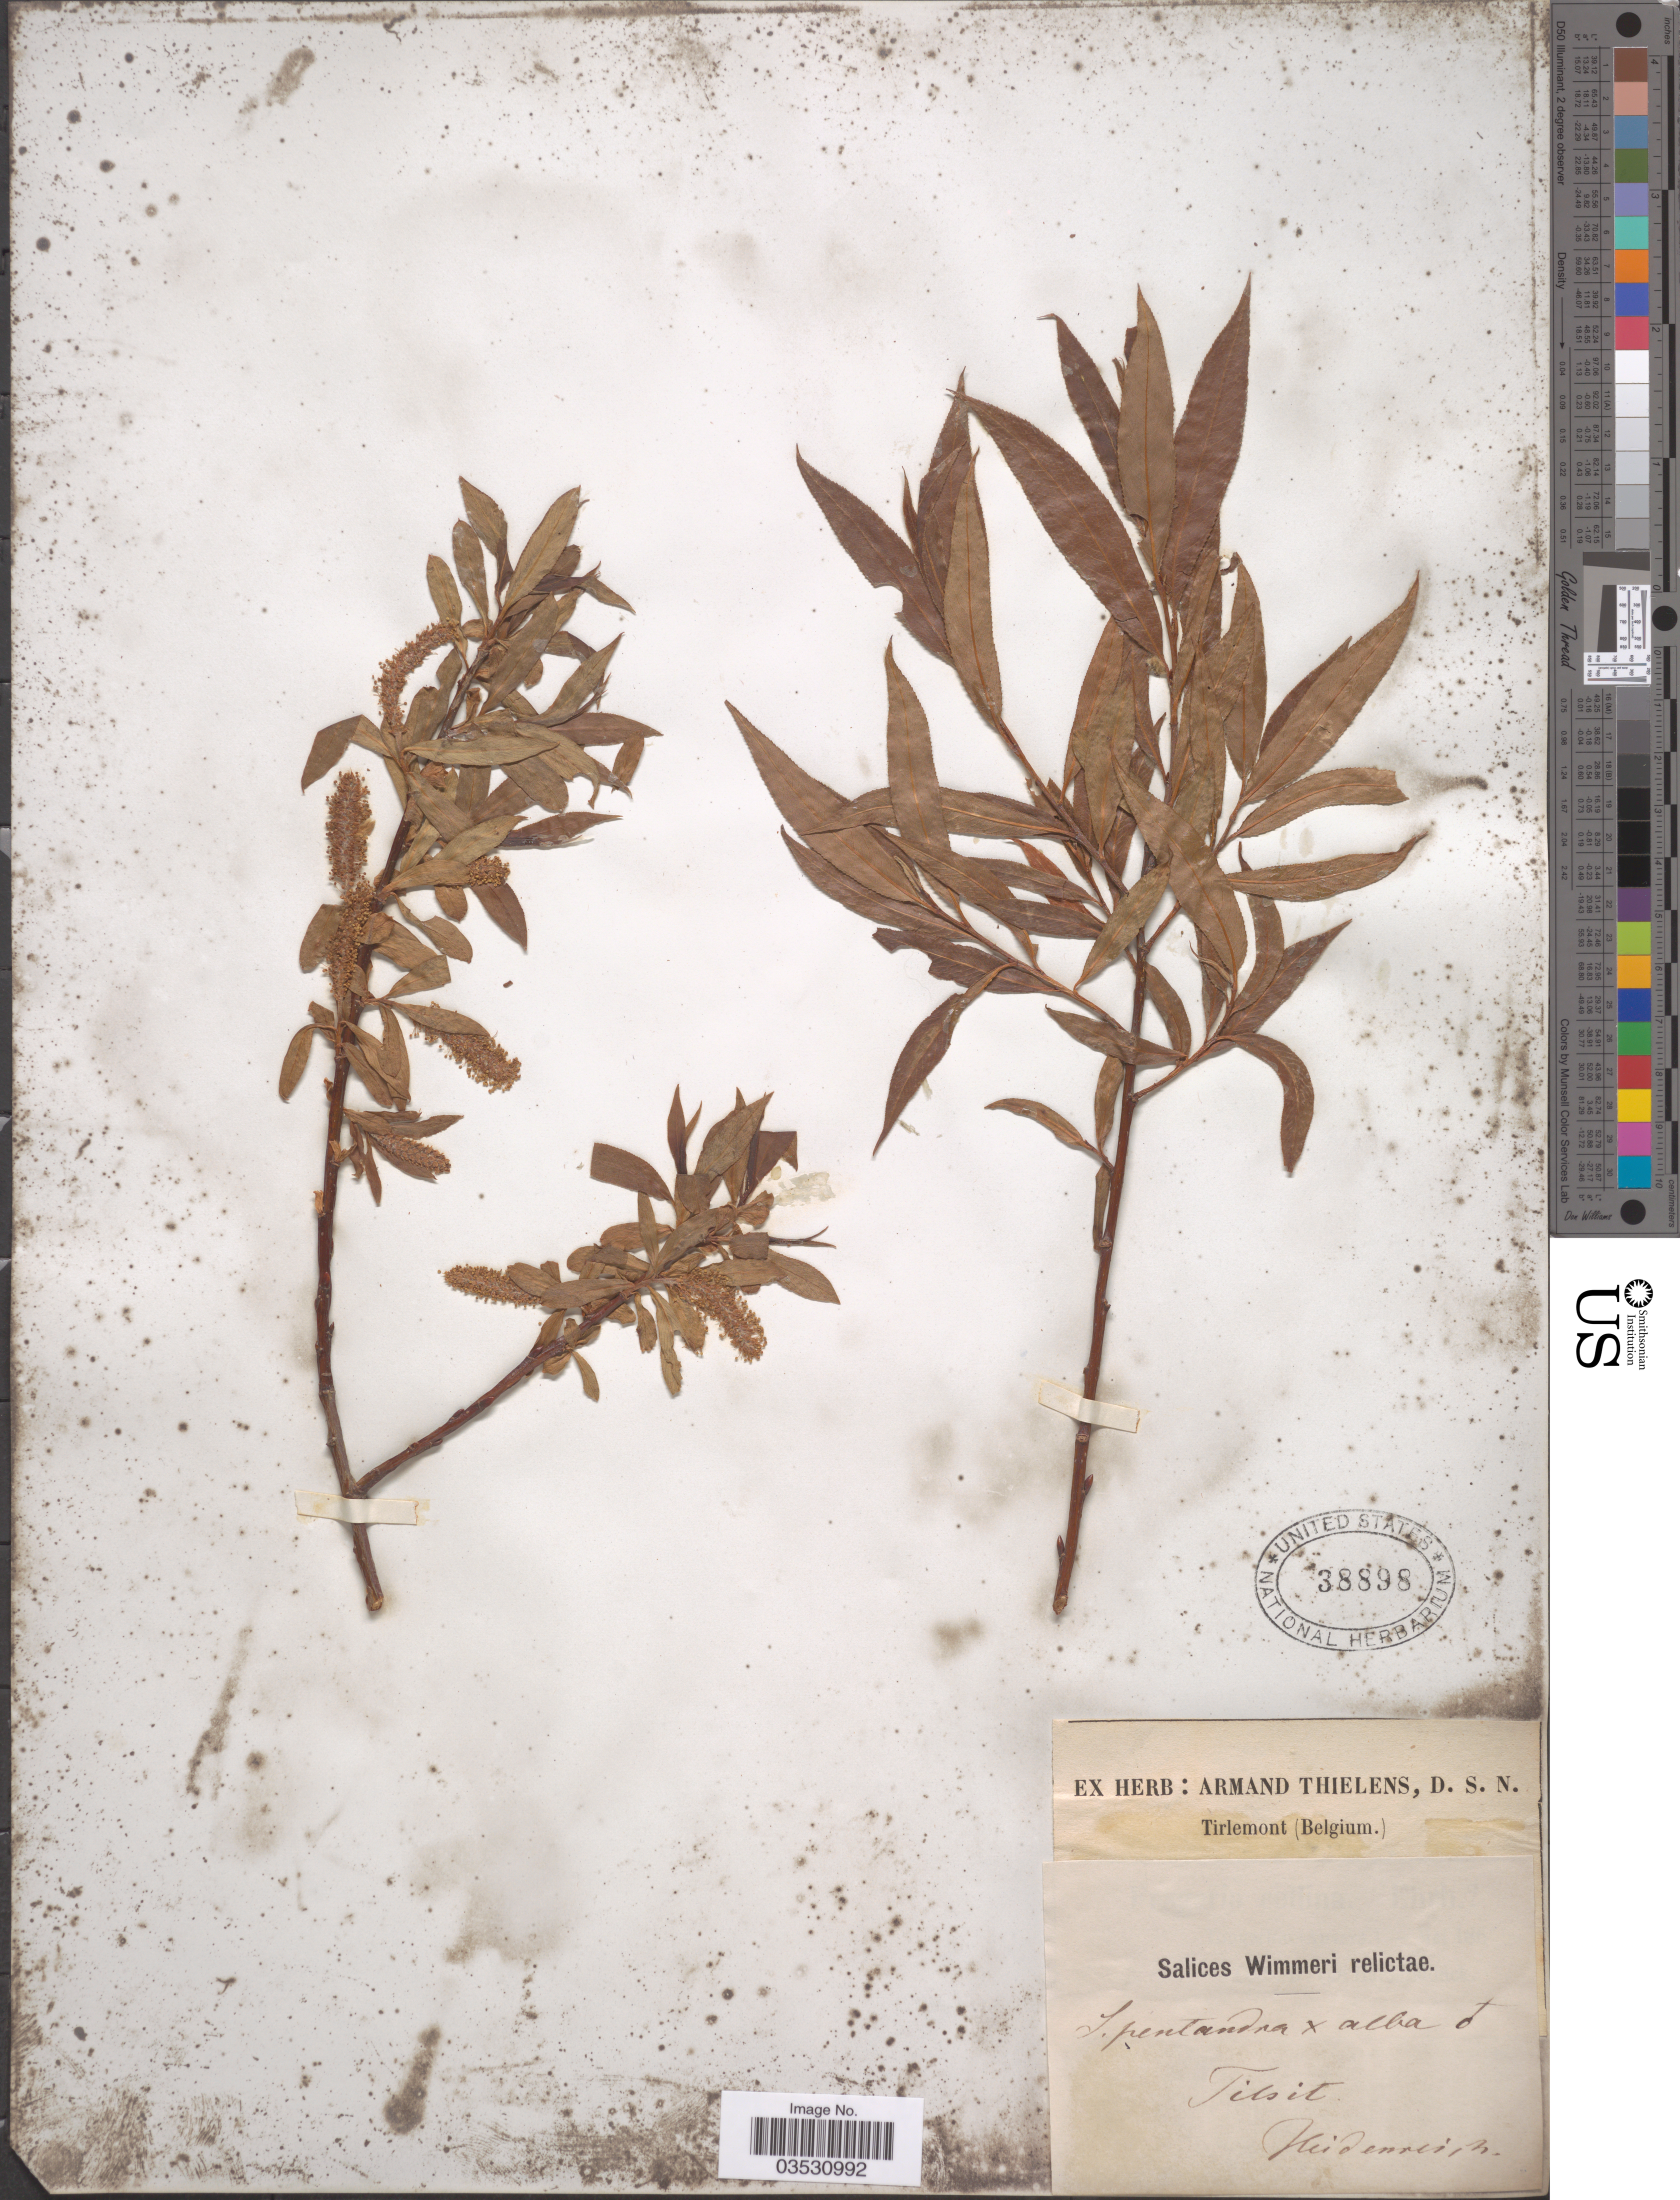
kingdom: Plantae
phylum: Tracheophyta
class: Magnoliopsida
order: Malpighiales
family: Salicaceae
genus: Salix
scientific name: Salix pentandra x S. alba L.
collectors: Wimmer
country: Russian Federation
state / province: Kaliningrad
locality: Tilsit. Heidenreich.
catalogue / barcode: US 38898